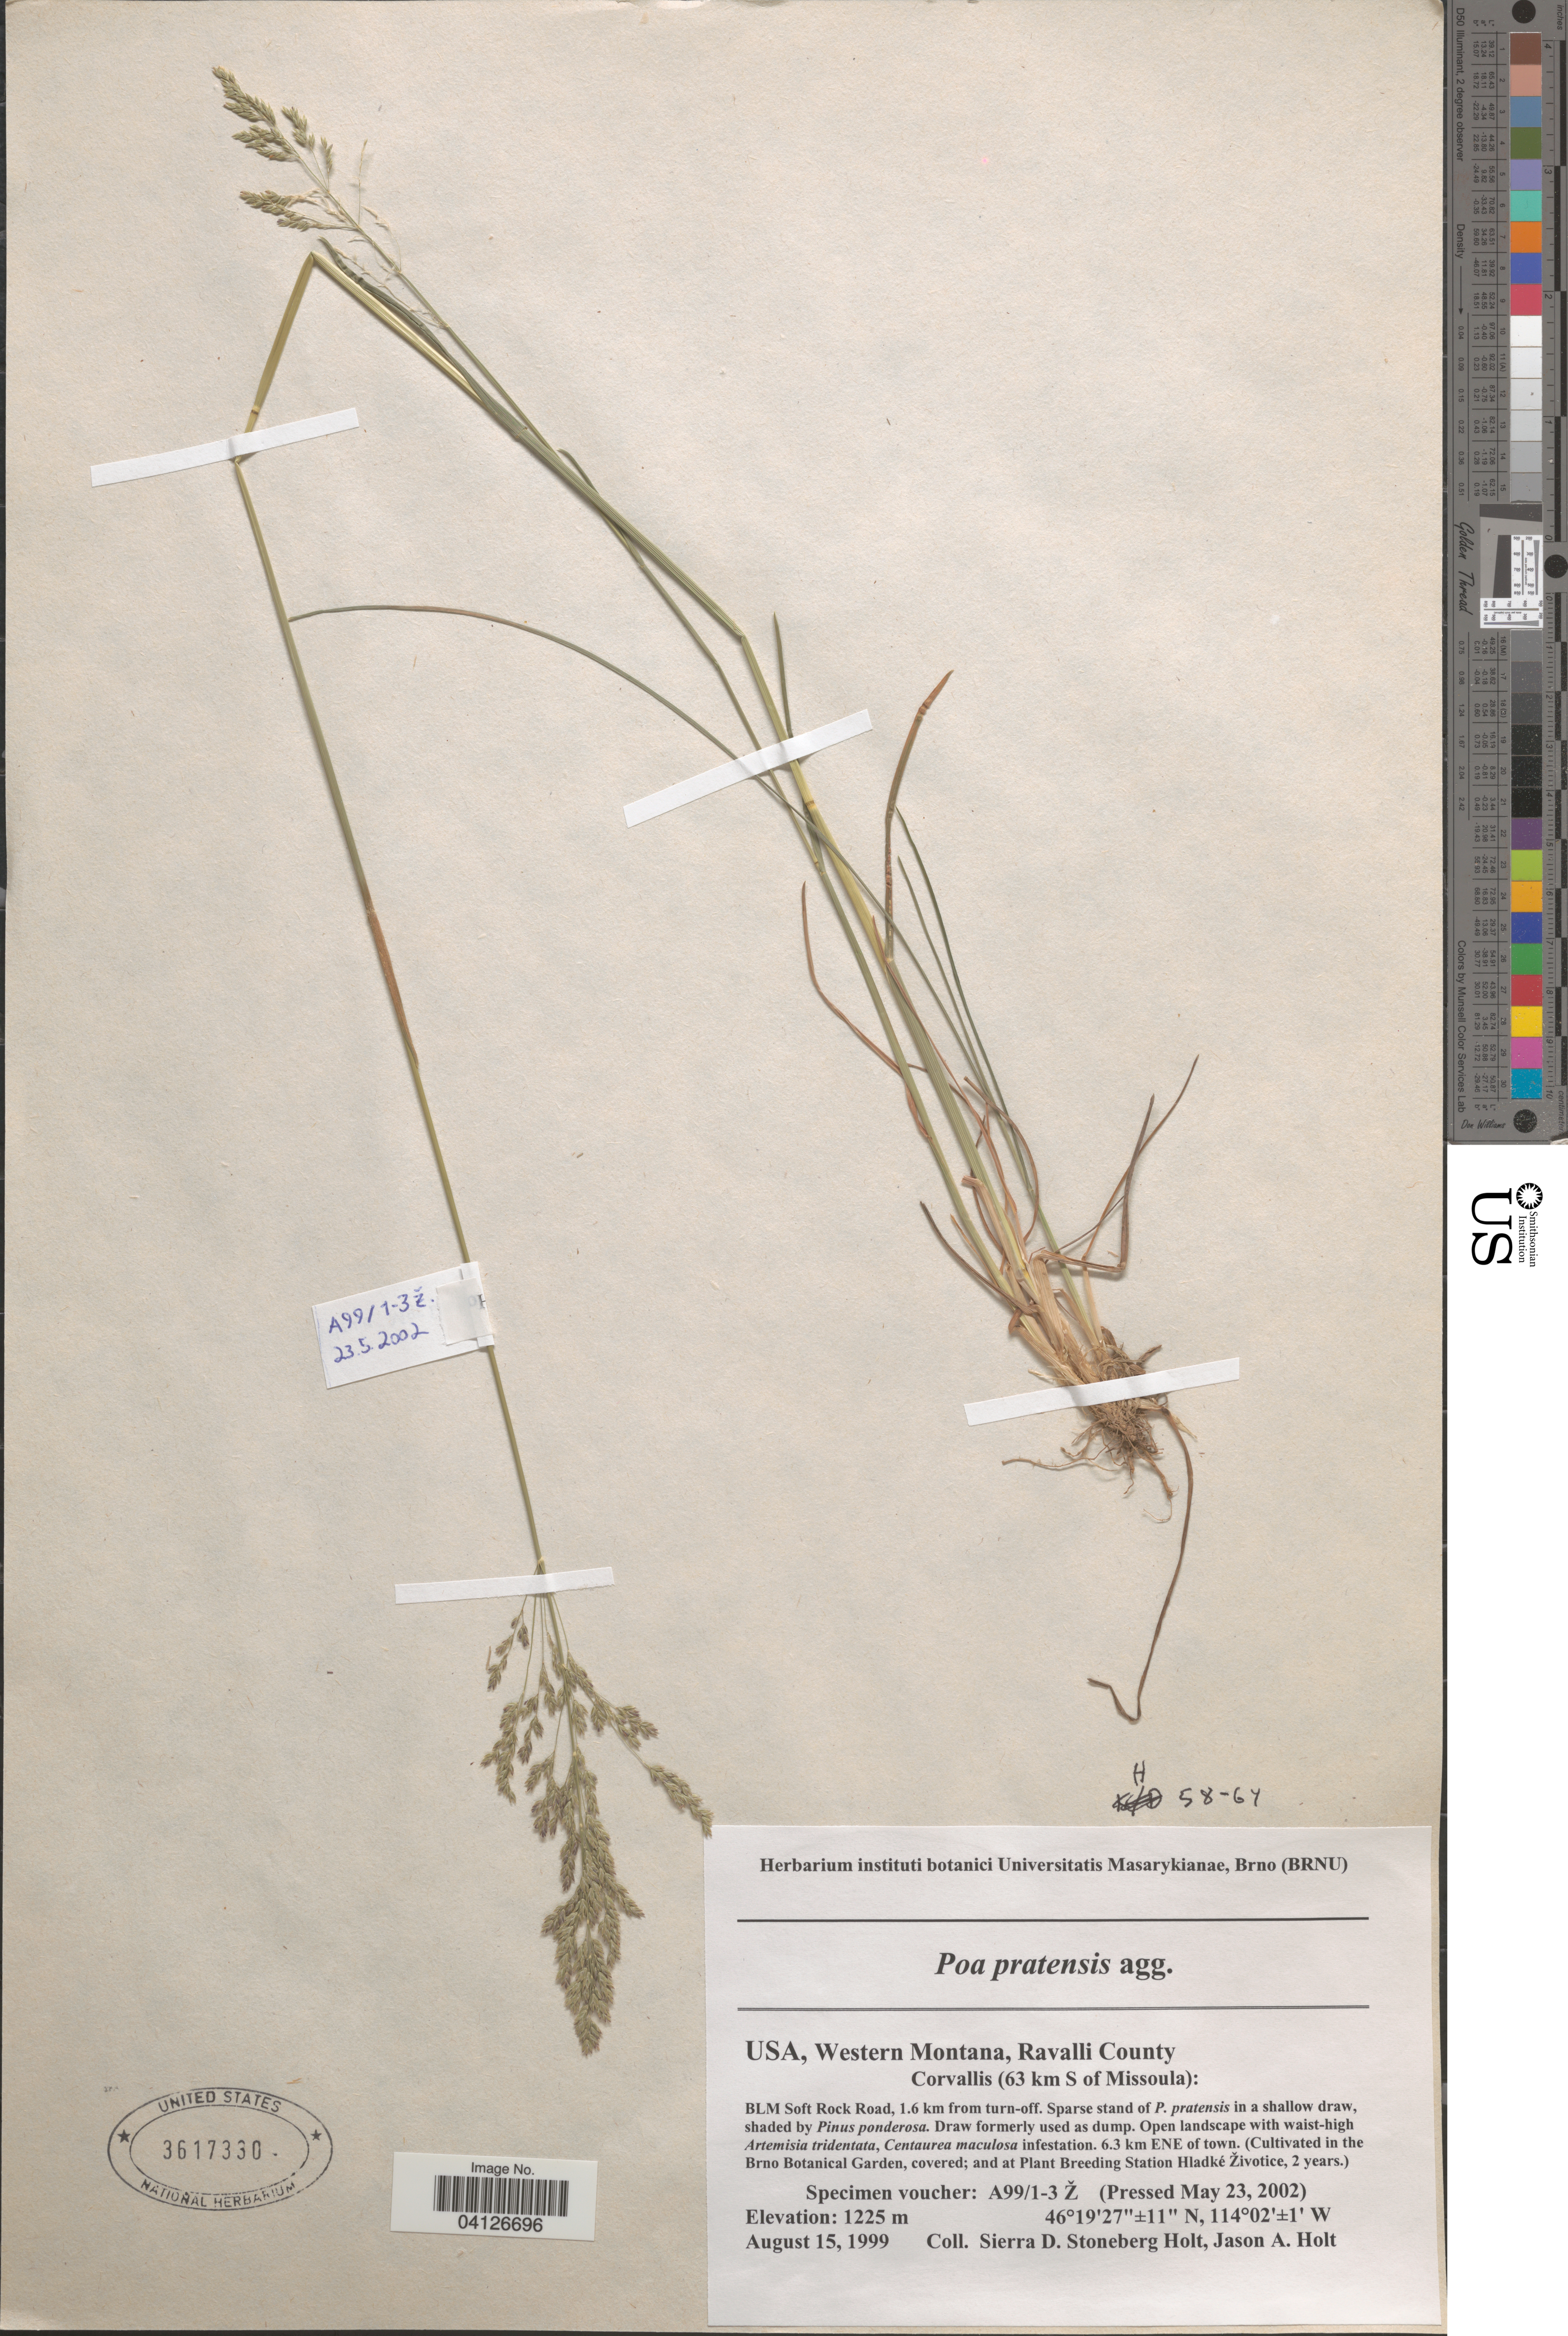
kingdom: Plantae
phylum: Tracheophyta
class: Liliopsida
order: Poales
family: Poaceae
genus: Poa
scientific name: Poa pratensis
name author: L.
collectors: Ex herb. instituti botanici Universitatis Masarykianae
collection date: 2002-05-23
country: Czechia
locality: (Cultivated in the Brno Botanical Garden, covered; and at the Plant Breeding Station Hladké Životice, 2 years.).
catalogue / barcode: US 3617330